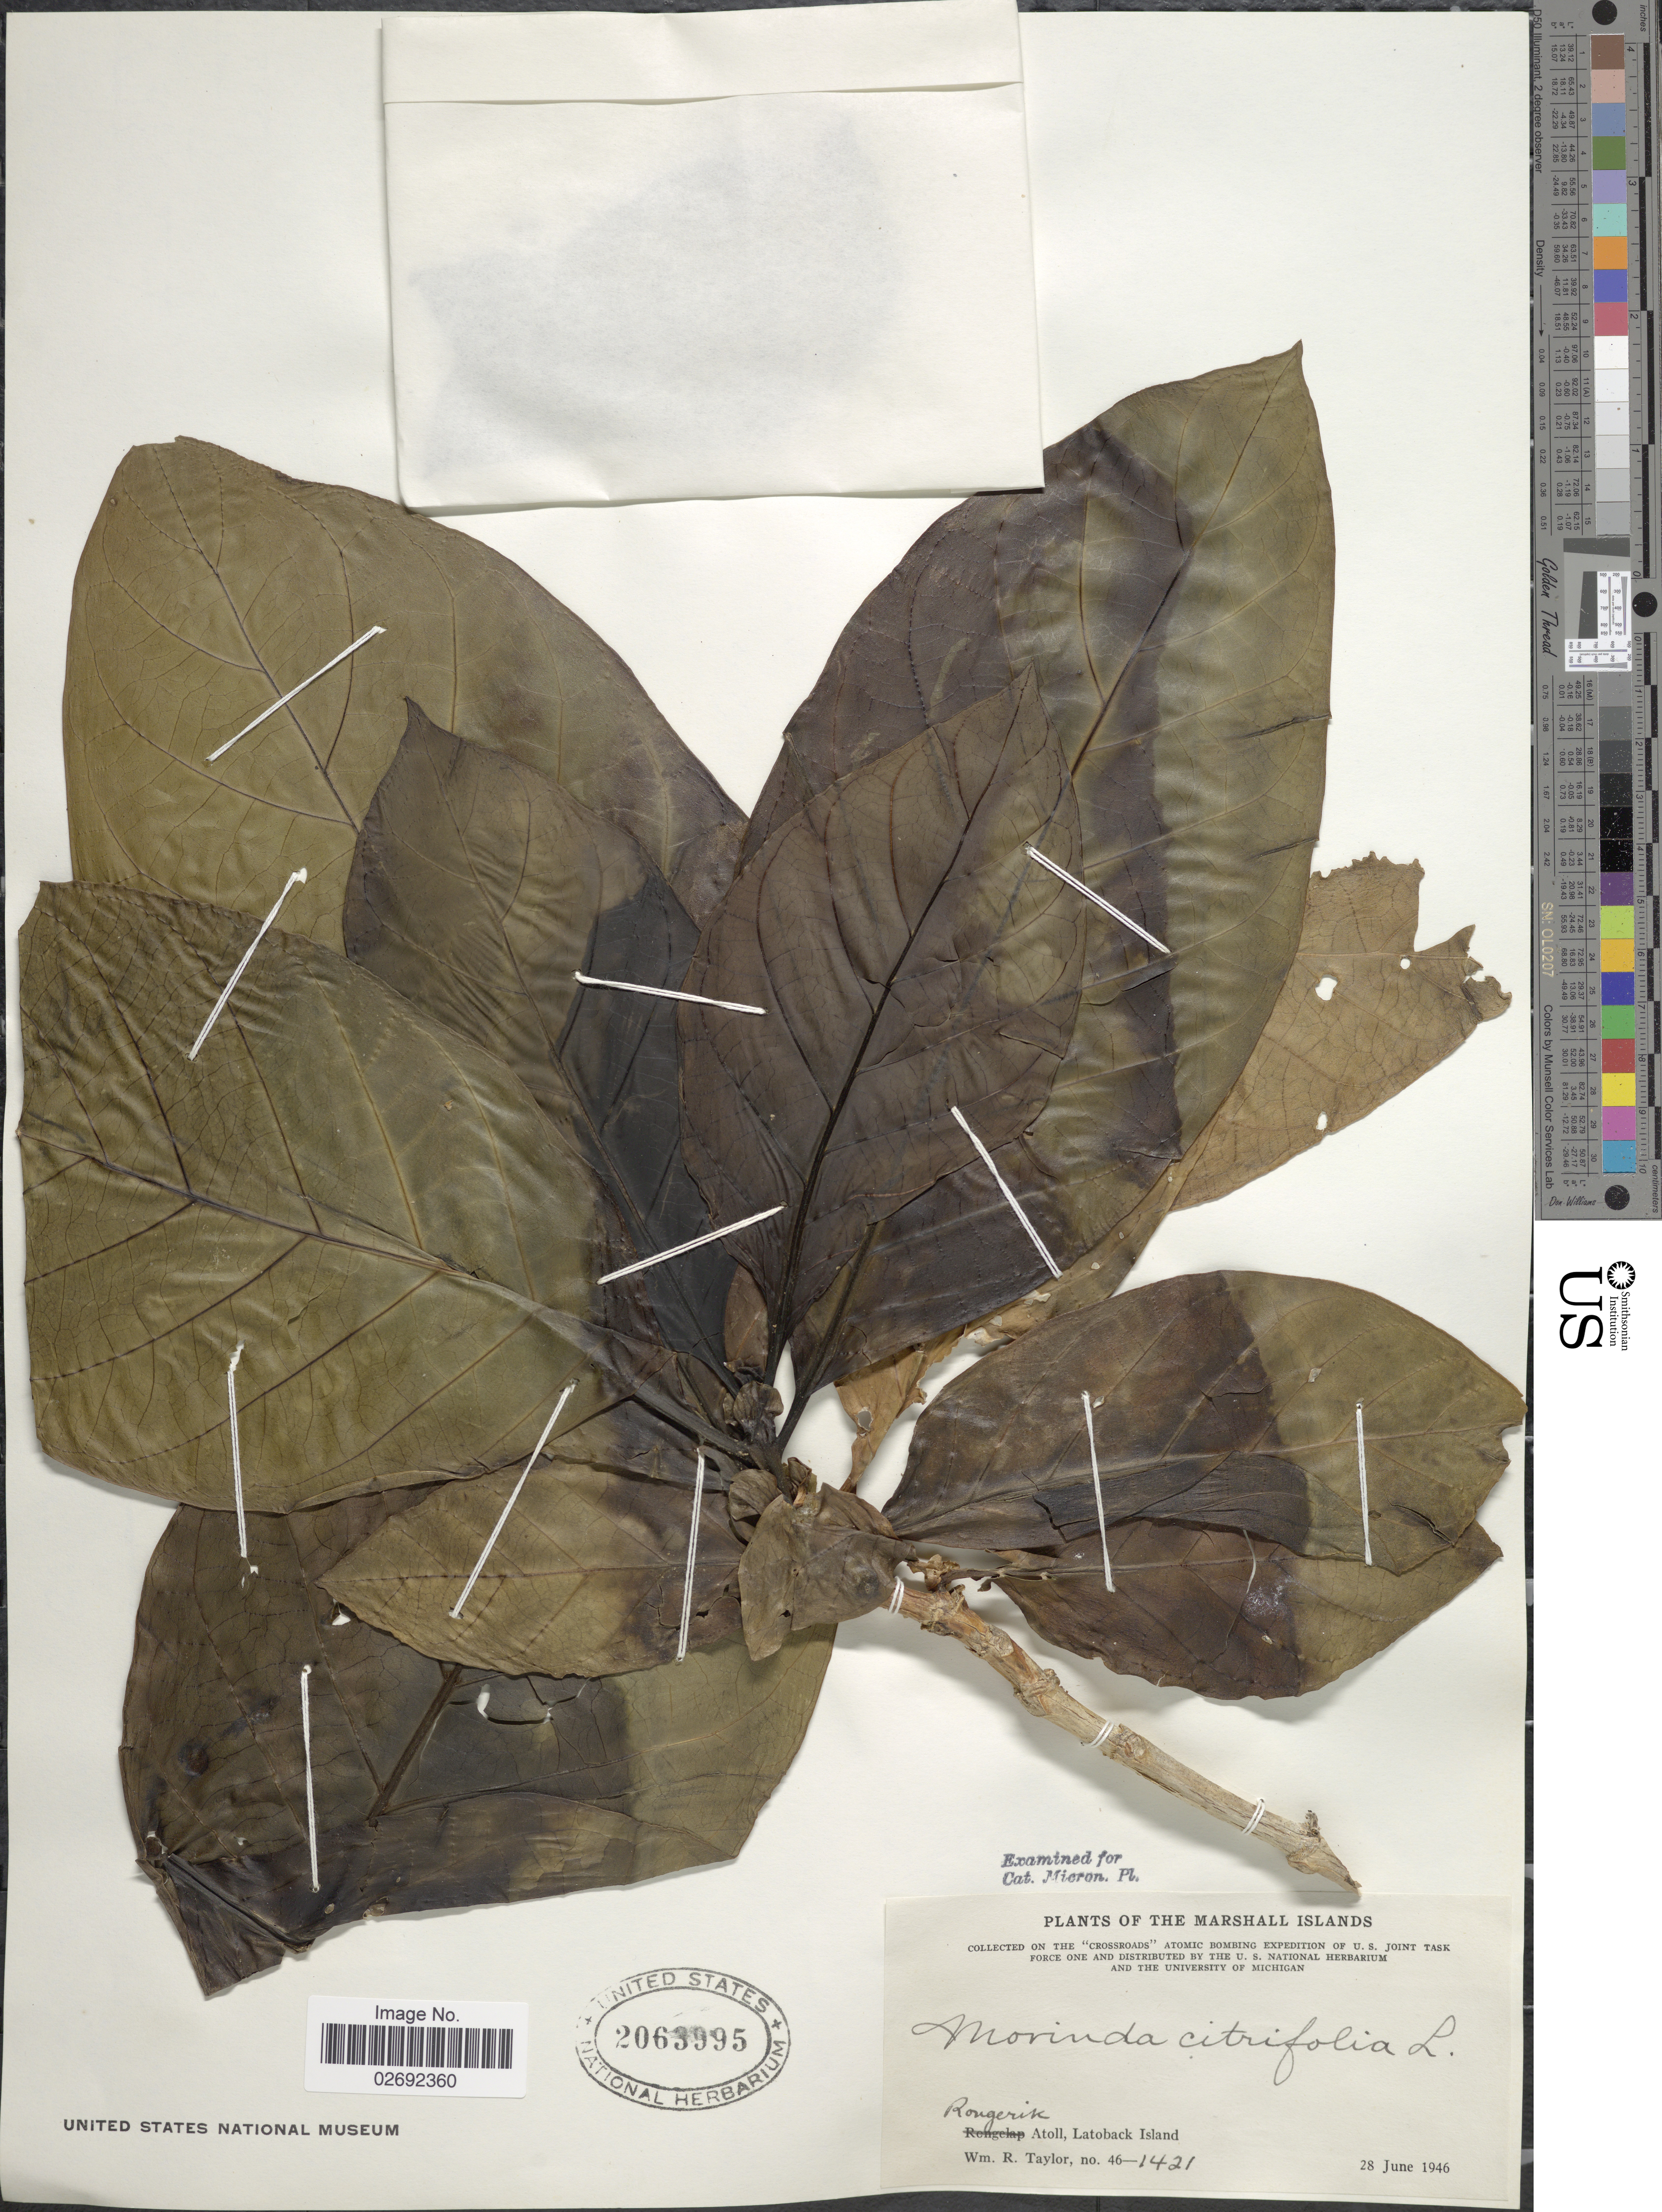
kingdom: Plantae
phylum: Tracheophyta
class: Magnoliopsida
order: Gentianales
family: Rubiaceae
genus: Morinda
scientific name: Morinda citrifolia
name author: L.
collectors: W. R. Taylor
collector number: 46-1421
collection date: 1946-06-28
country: Marshall Islands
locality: Rongerik Atoll, Latoback Island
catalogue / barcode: US 2063995